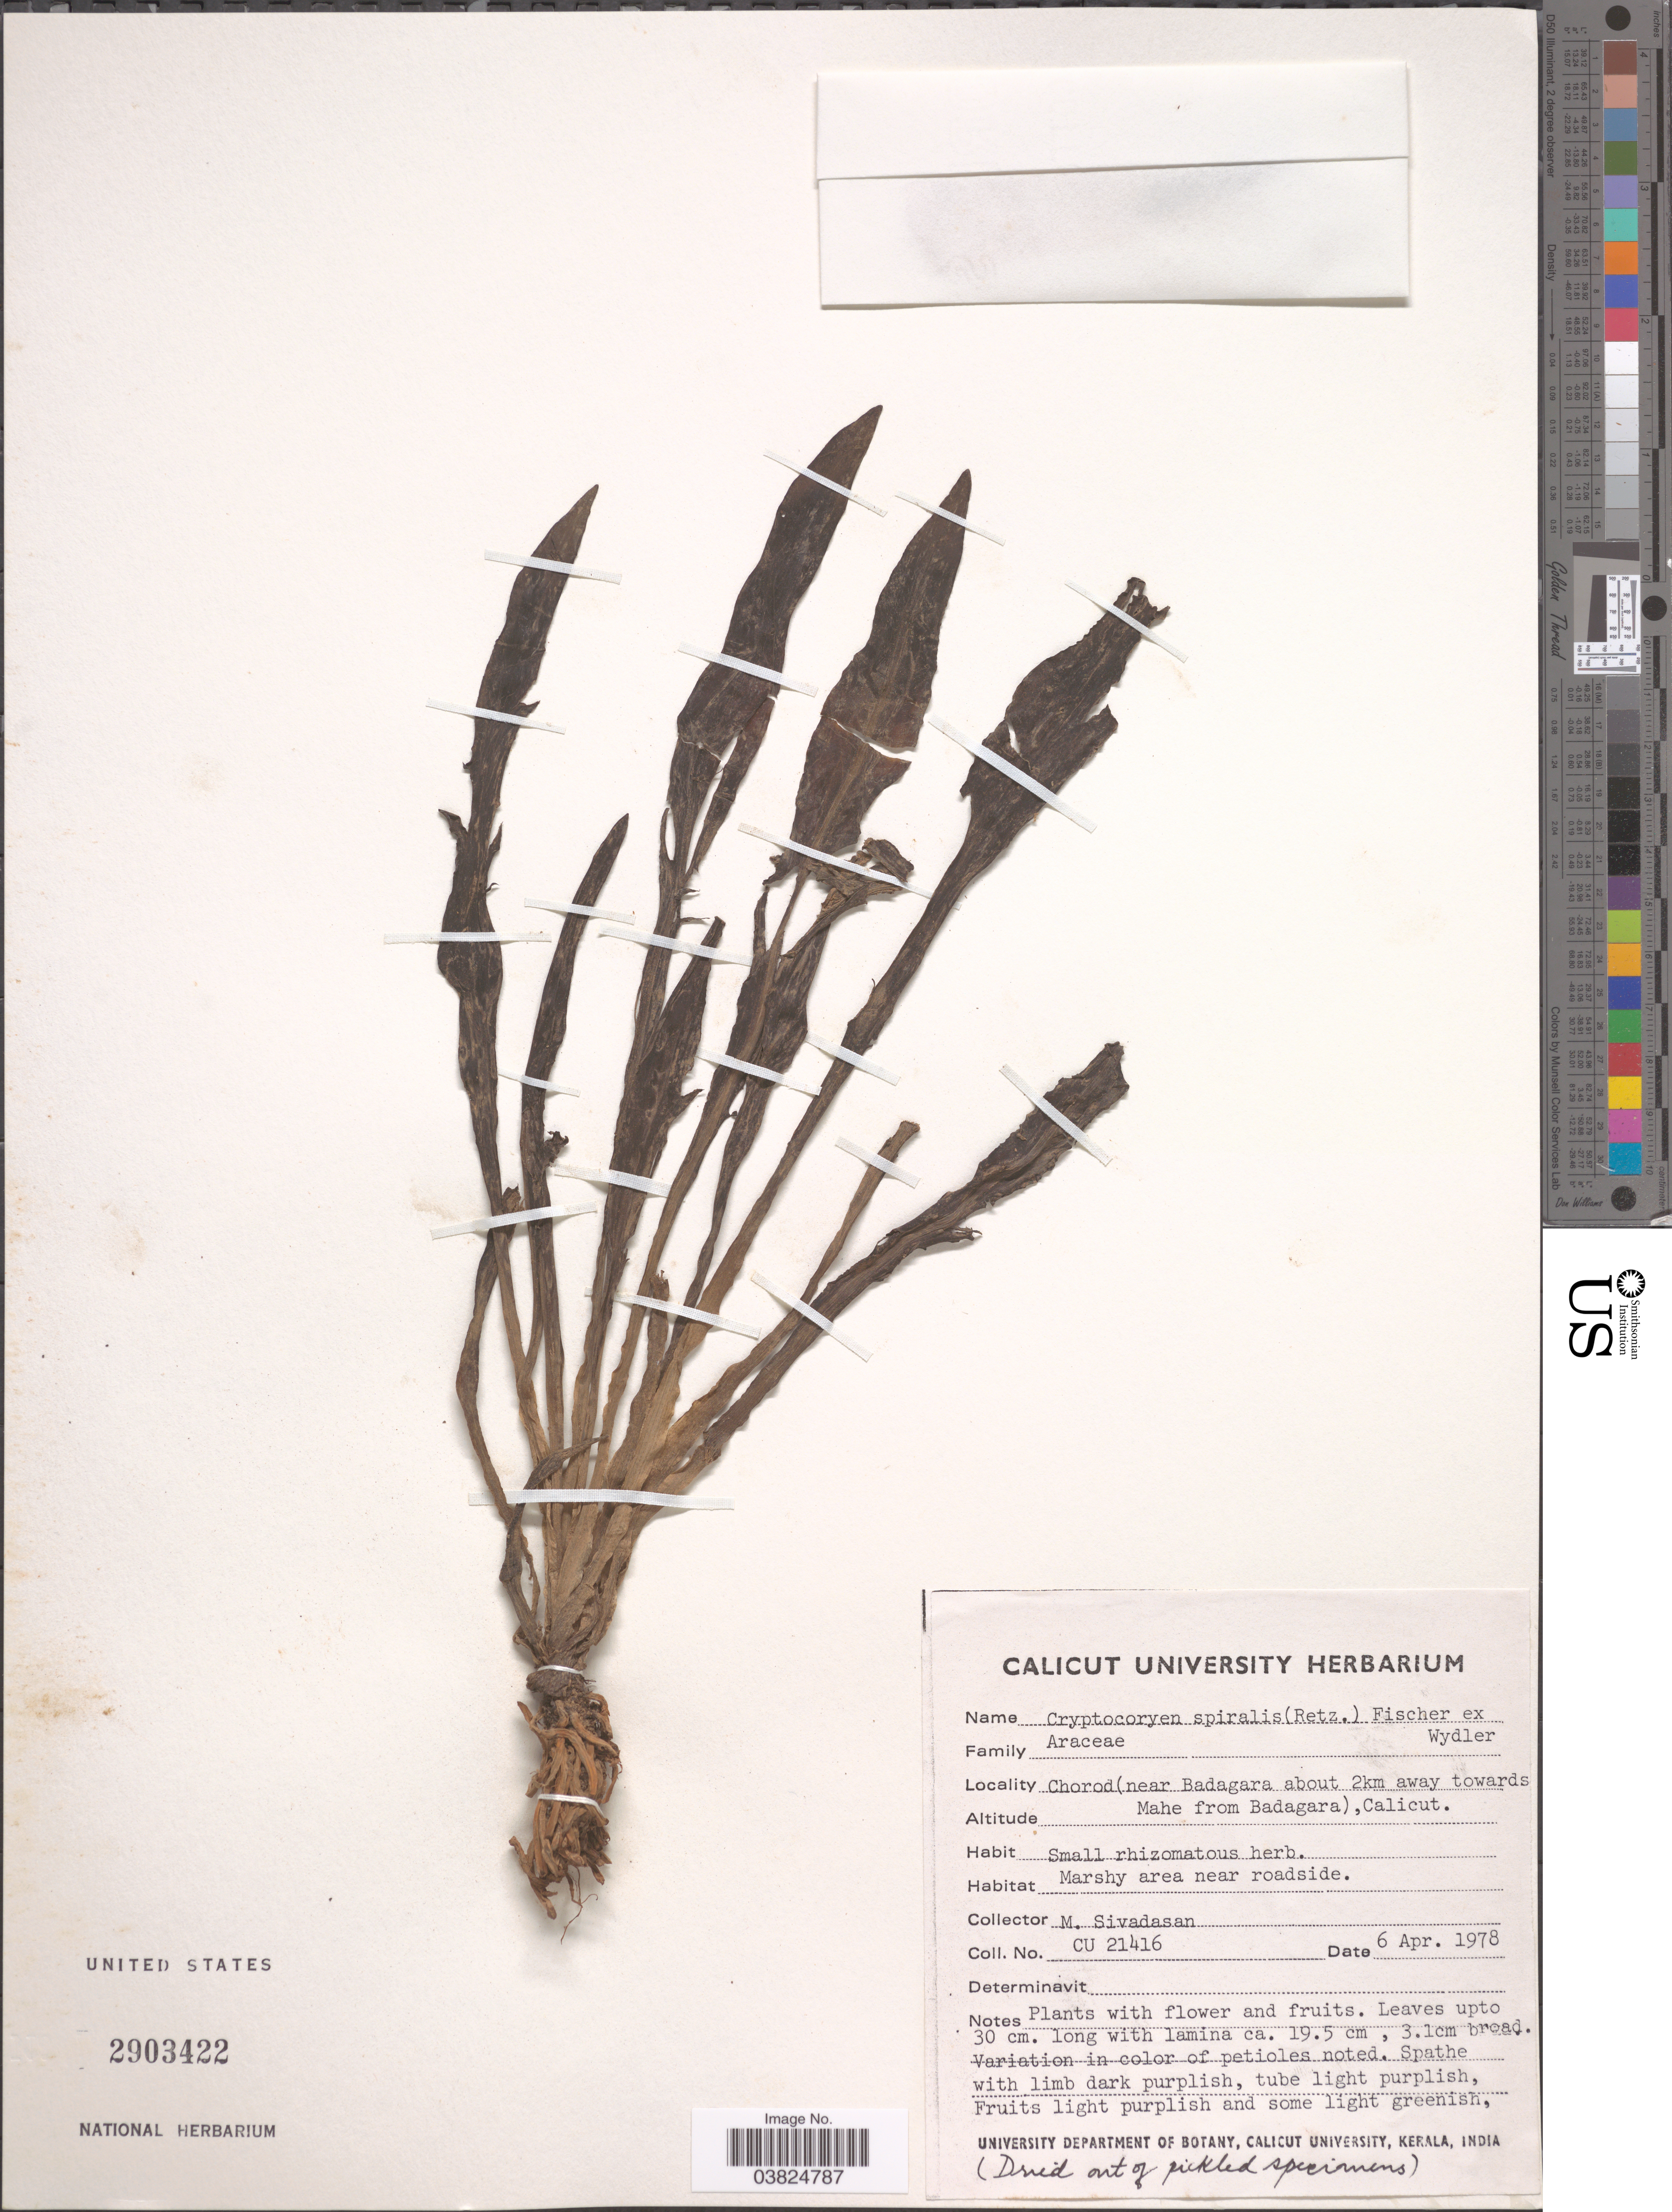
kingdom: Plantae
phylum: Tracheophyta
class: Liliopsida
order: Alismatales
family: Araceae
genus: Cryptocoryne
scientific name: Cryptocoryne spiralis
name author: (Retz.) Fisch. ex Wydler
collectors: M. Sivadasan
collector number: CU21416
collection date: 1978-04-06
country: India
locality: Chorod (near Badagara about 2km away towards Mahe from Badagara), Calicut.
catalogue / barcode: US 2903422